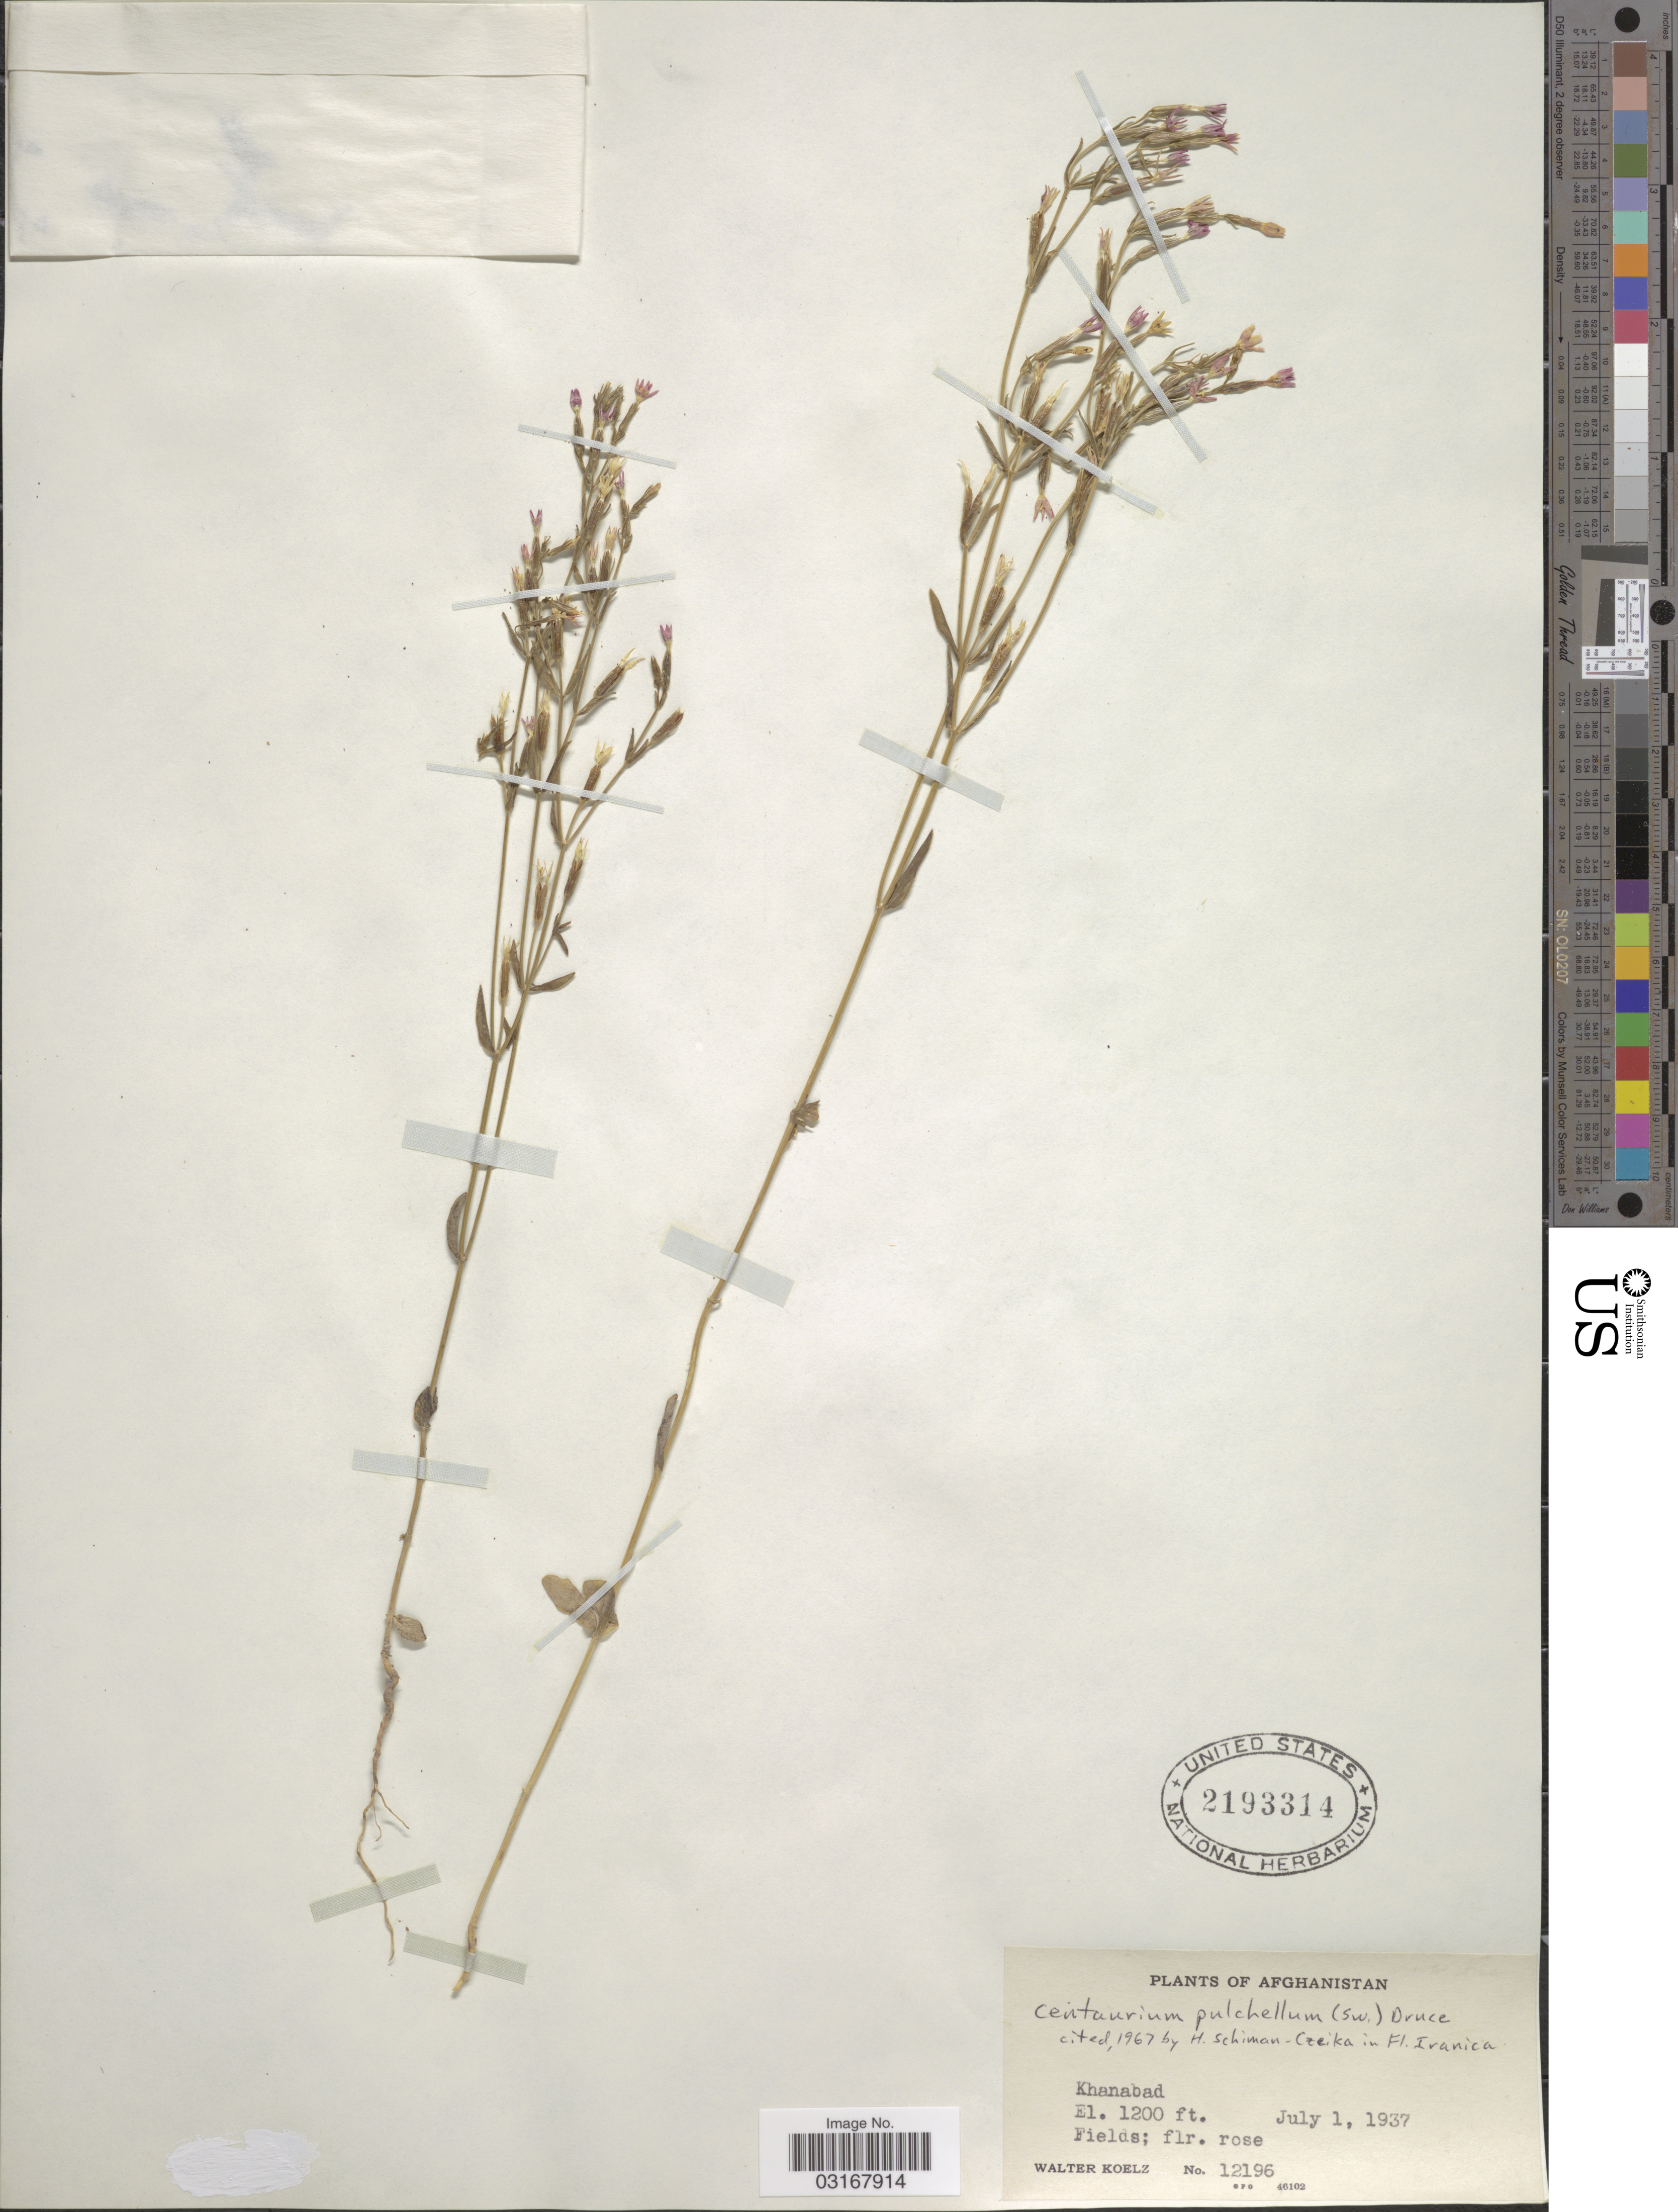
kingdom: Plantae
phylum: Tracheophyta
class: Magnoliopsida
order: Gentianales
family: Gentianaceae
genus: Centaurium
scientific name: Centaurium pulchellum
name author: (Sw.) Druce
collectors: W. N. Koelz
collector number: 12196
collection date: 1937-07-01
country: Afghanistan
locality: Khanabad.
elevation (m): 366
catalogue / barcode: US 2193314